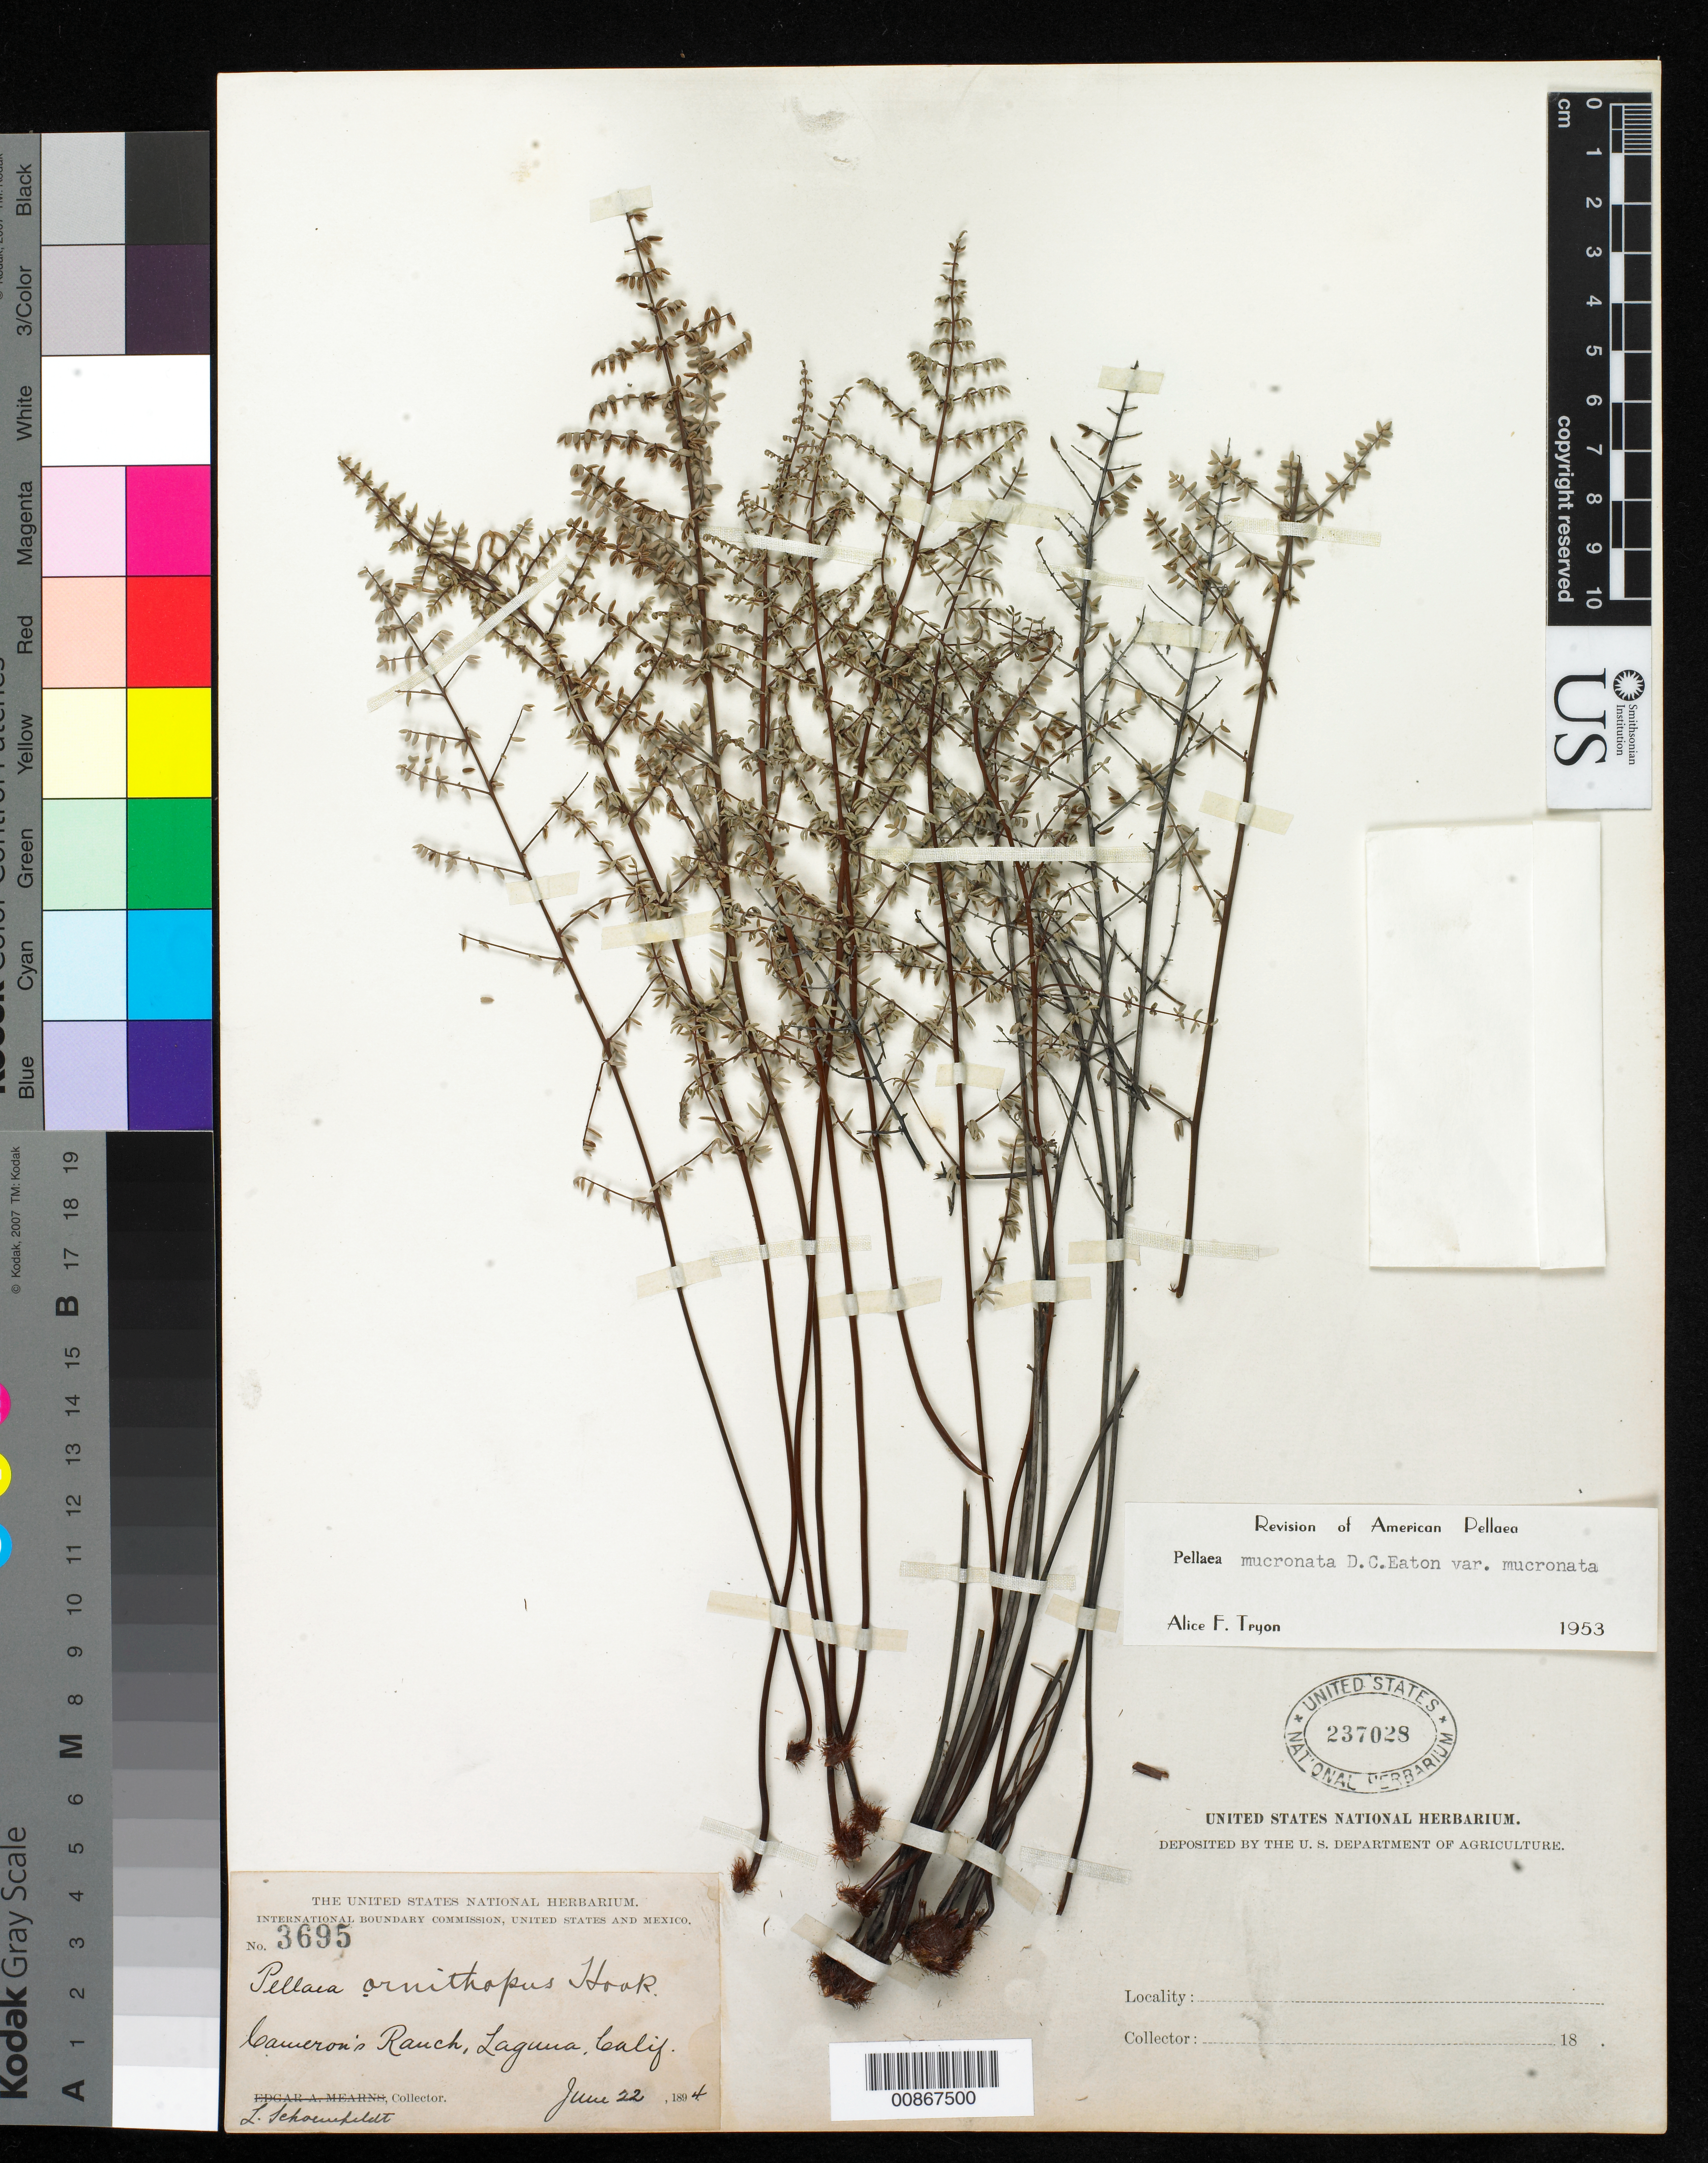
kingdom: Plantae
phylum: Tracheophyta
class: Polypodiopsida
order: Polypodiales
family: Pteridaceae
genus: Pellaea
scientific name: Pellaea mucronata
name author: (D.C. Eaton) D.C. Eaton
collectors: L. Schoenfeldt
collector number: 3695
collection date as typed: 22 Jun 1894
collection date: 1894-06-22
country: United States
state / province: California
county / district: Orange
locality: Cameron's Ranch, Laguna, California.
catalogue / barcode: US 237028